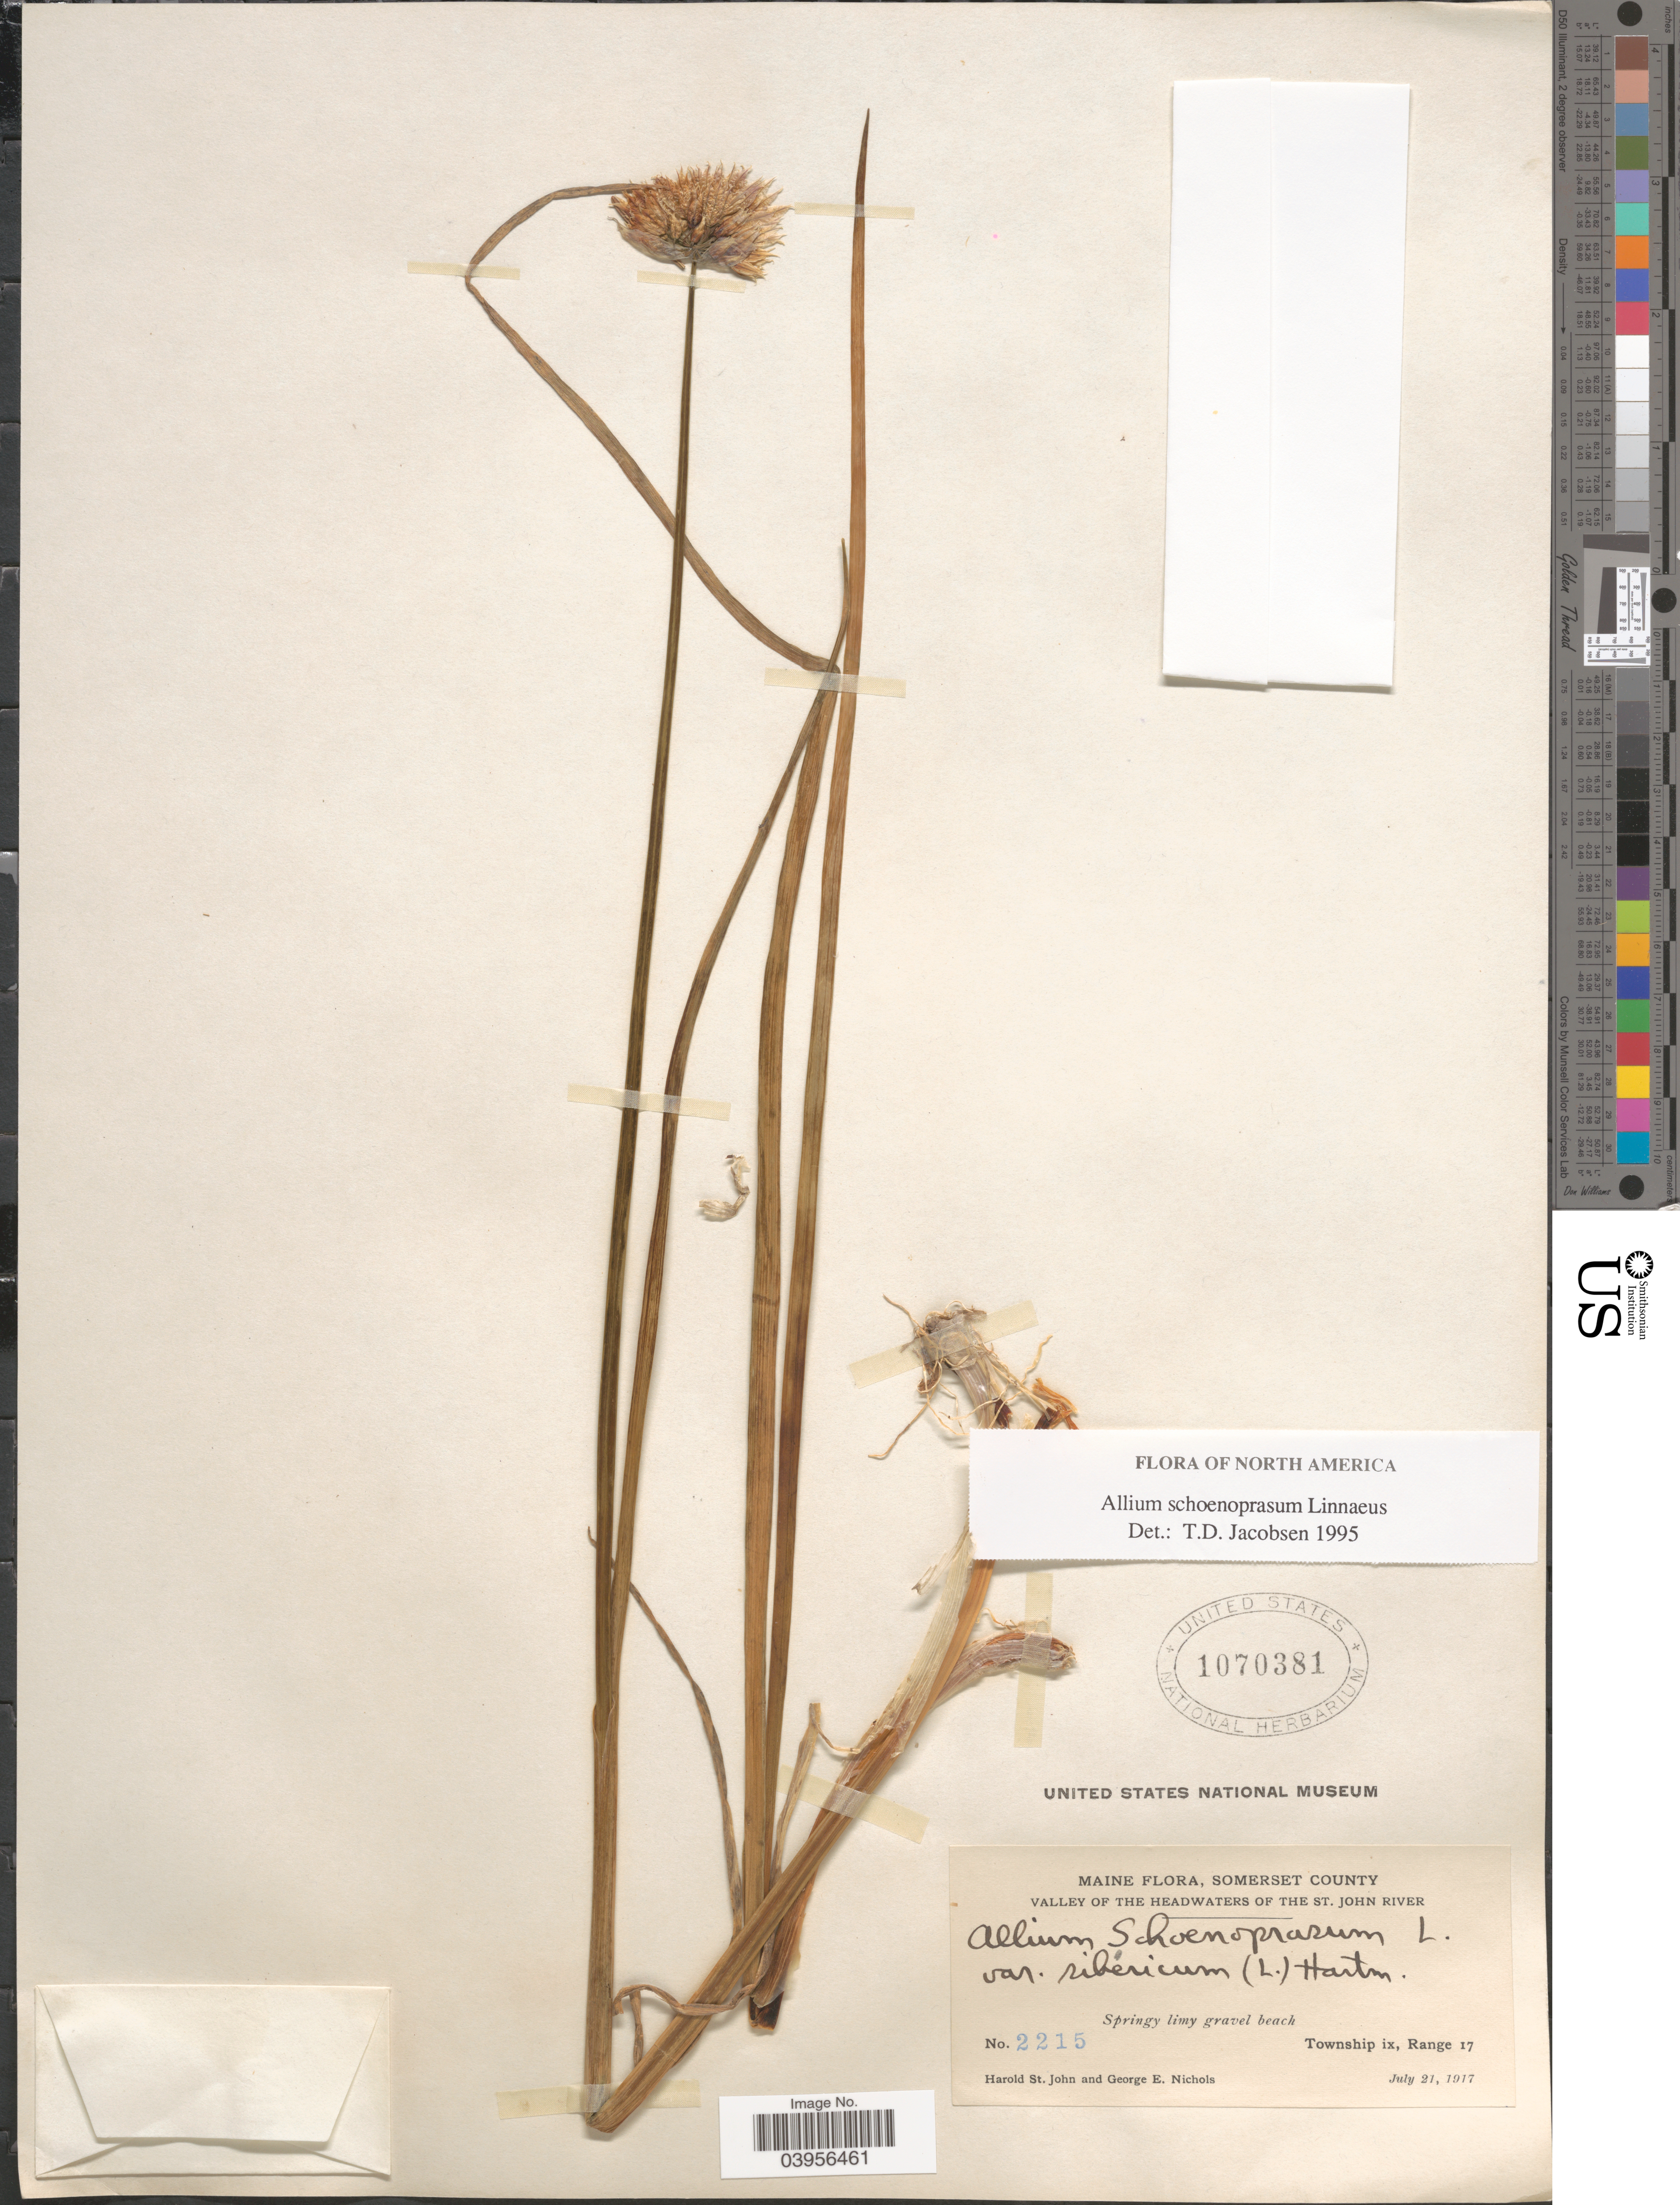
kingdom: Plantae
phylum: Tracheophyta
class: Liliopsida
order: Asparagales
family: Amaryllidaceae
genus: Allium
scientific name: Allium schoenoprasum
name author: L.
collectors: H. St. John & G. E. Nichols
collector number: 2215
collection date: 1917-07-21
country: United States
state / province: Maine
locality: Somerset County. Valley of the Headwaters of the St. John River. Township ix, Range 17.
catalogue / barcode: US 1070381